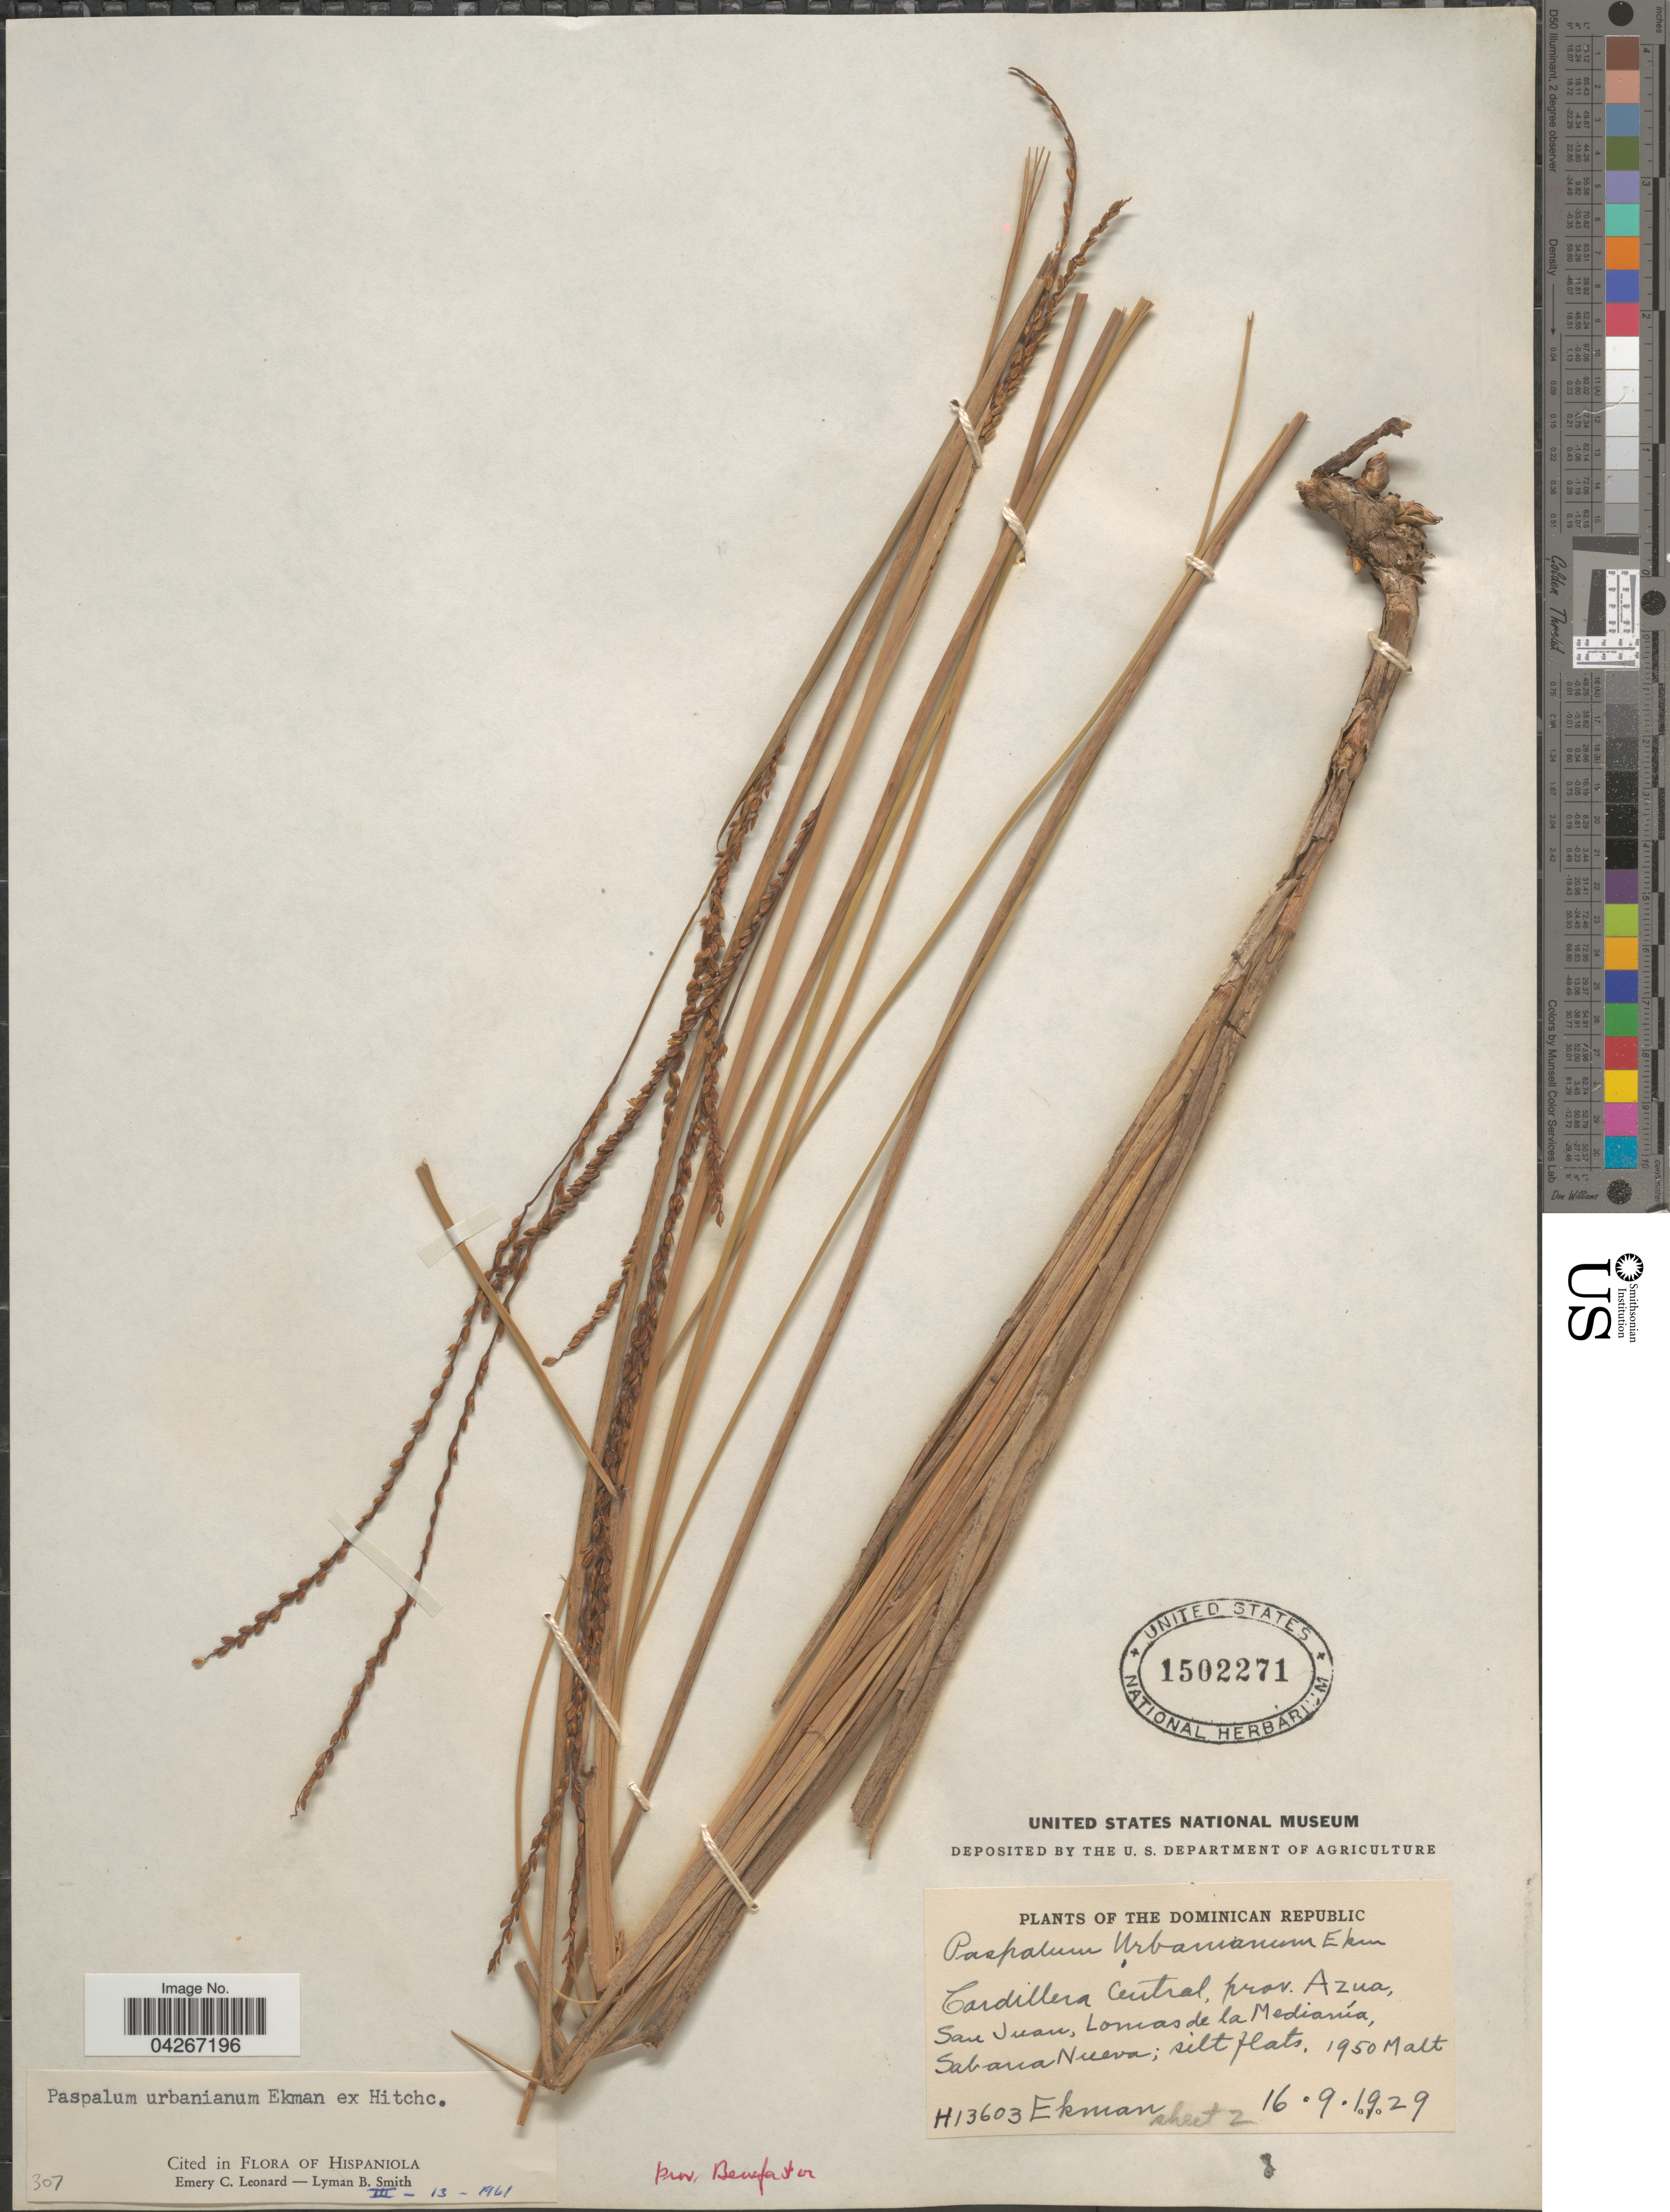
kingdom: Plantae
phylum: Tracheophyta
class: Liliopsida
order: Poales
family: Poaceae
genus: Paspalum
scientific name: Paspalum urbanianum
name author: Ekman ex Hitchc.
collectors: -. Ekman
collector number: H13603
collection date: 1929-09-16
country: Dominican Republic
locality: Cordillera Central, prov. Azua, San Juan, Lomas de la Medianía, Sabana Nueva.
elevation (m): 1950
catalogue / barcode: US 1502271